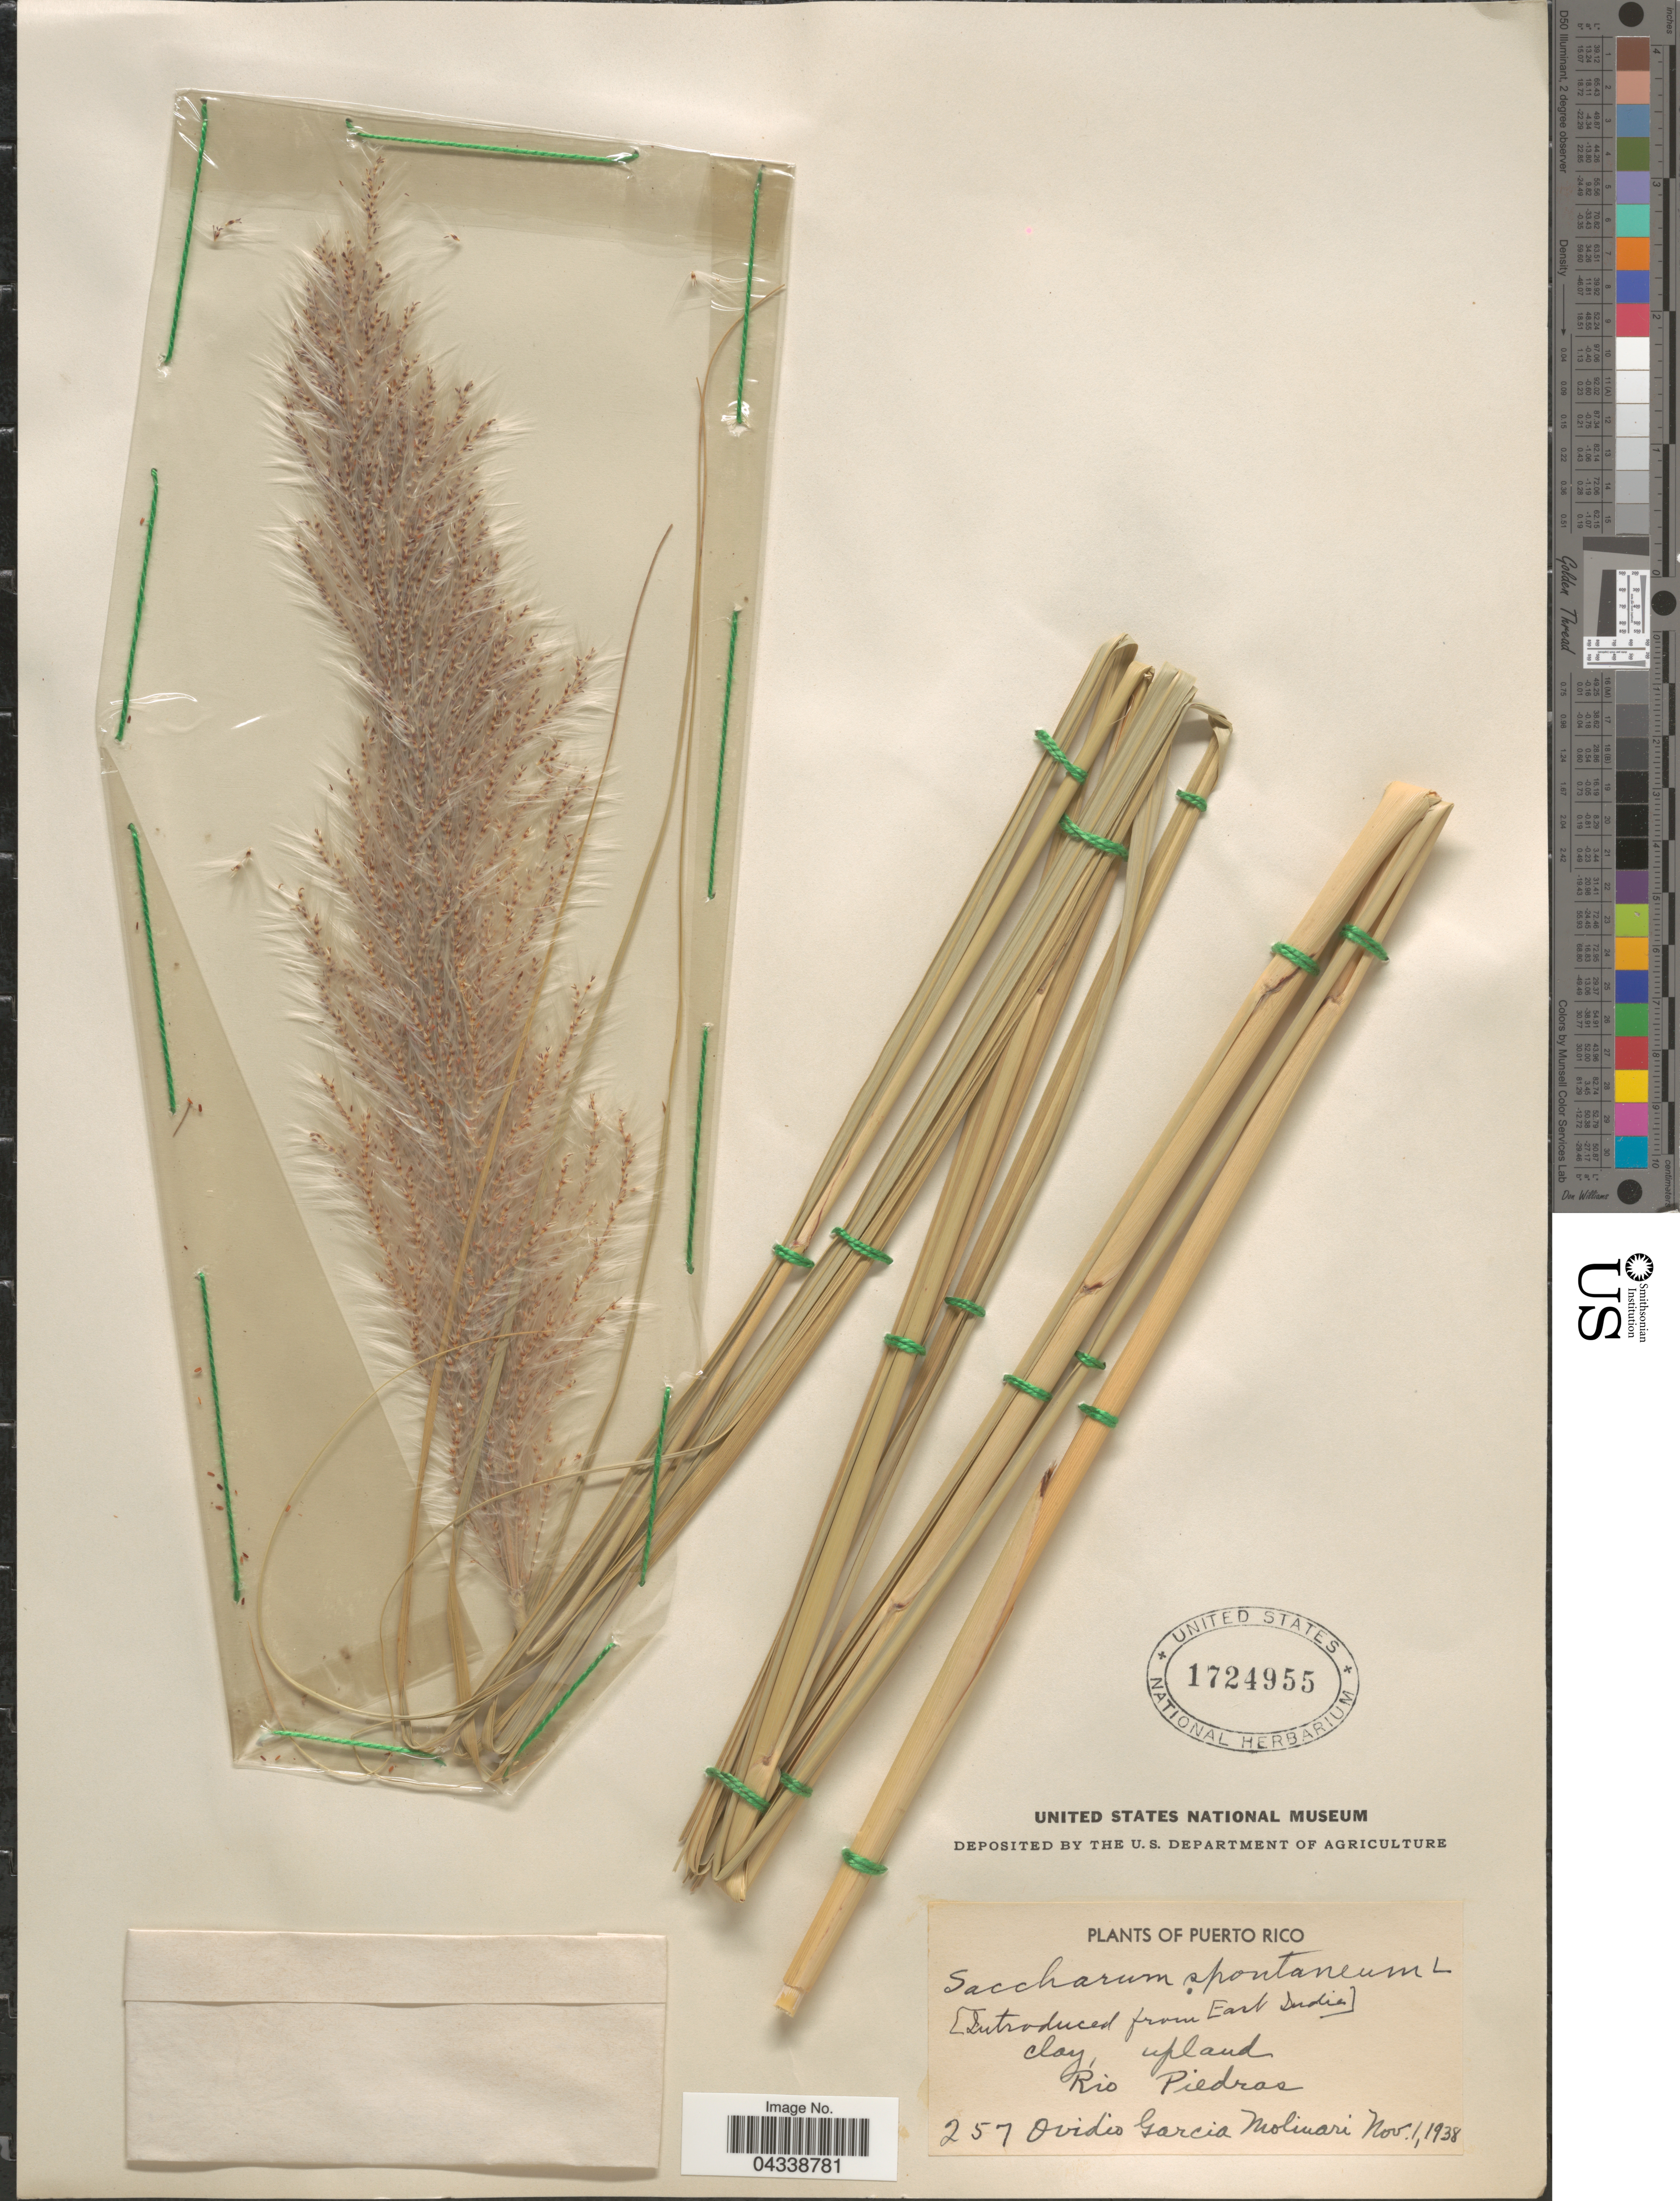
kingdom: Plantae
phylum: Tracheophyta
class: Liliopsida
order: Poales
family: Poaceae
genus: Saccharum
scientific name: Saccharum spontaneum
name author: L.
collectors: O. García-Molinari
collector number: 257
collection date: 1938-11-01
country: Puerto Rico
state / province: Rio Piedras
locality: Clay, upland Rio Piedras.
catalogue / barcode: US 1724955